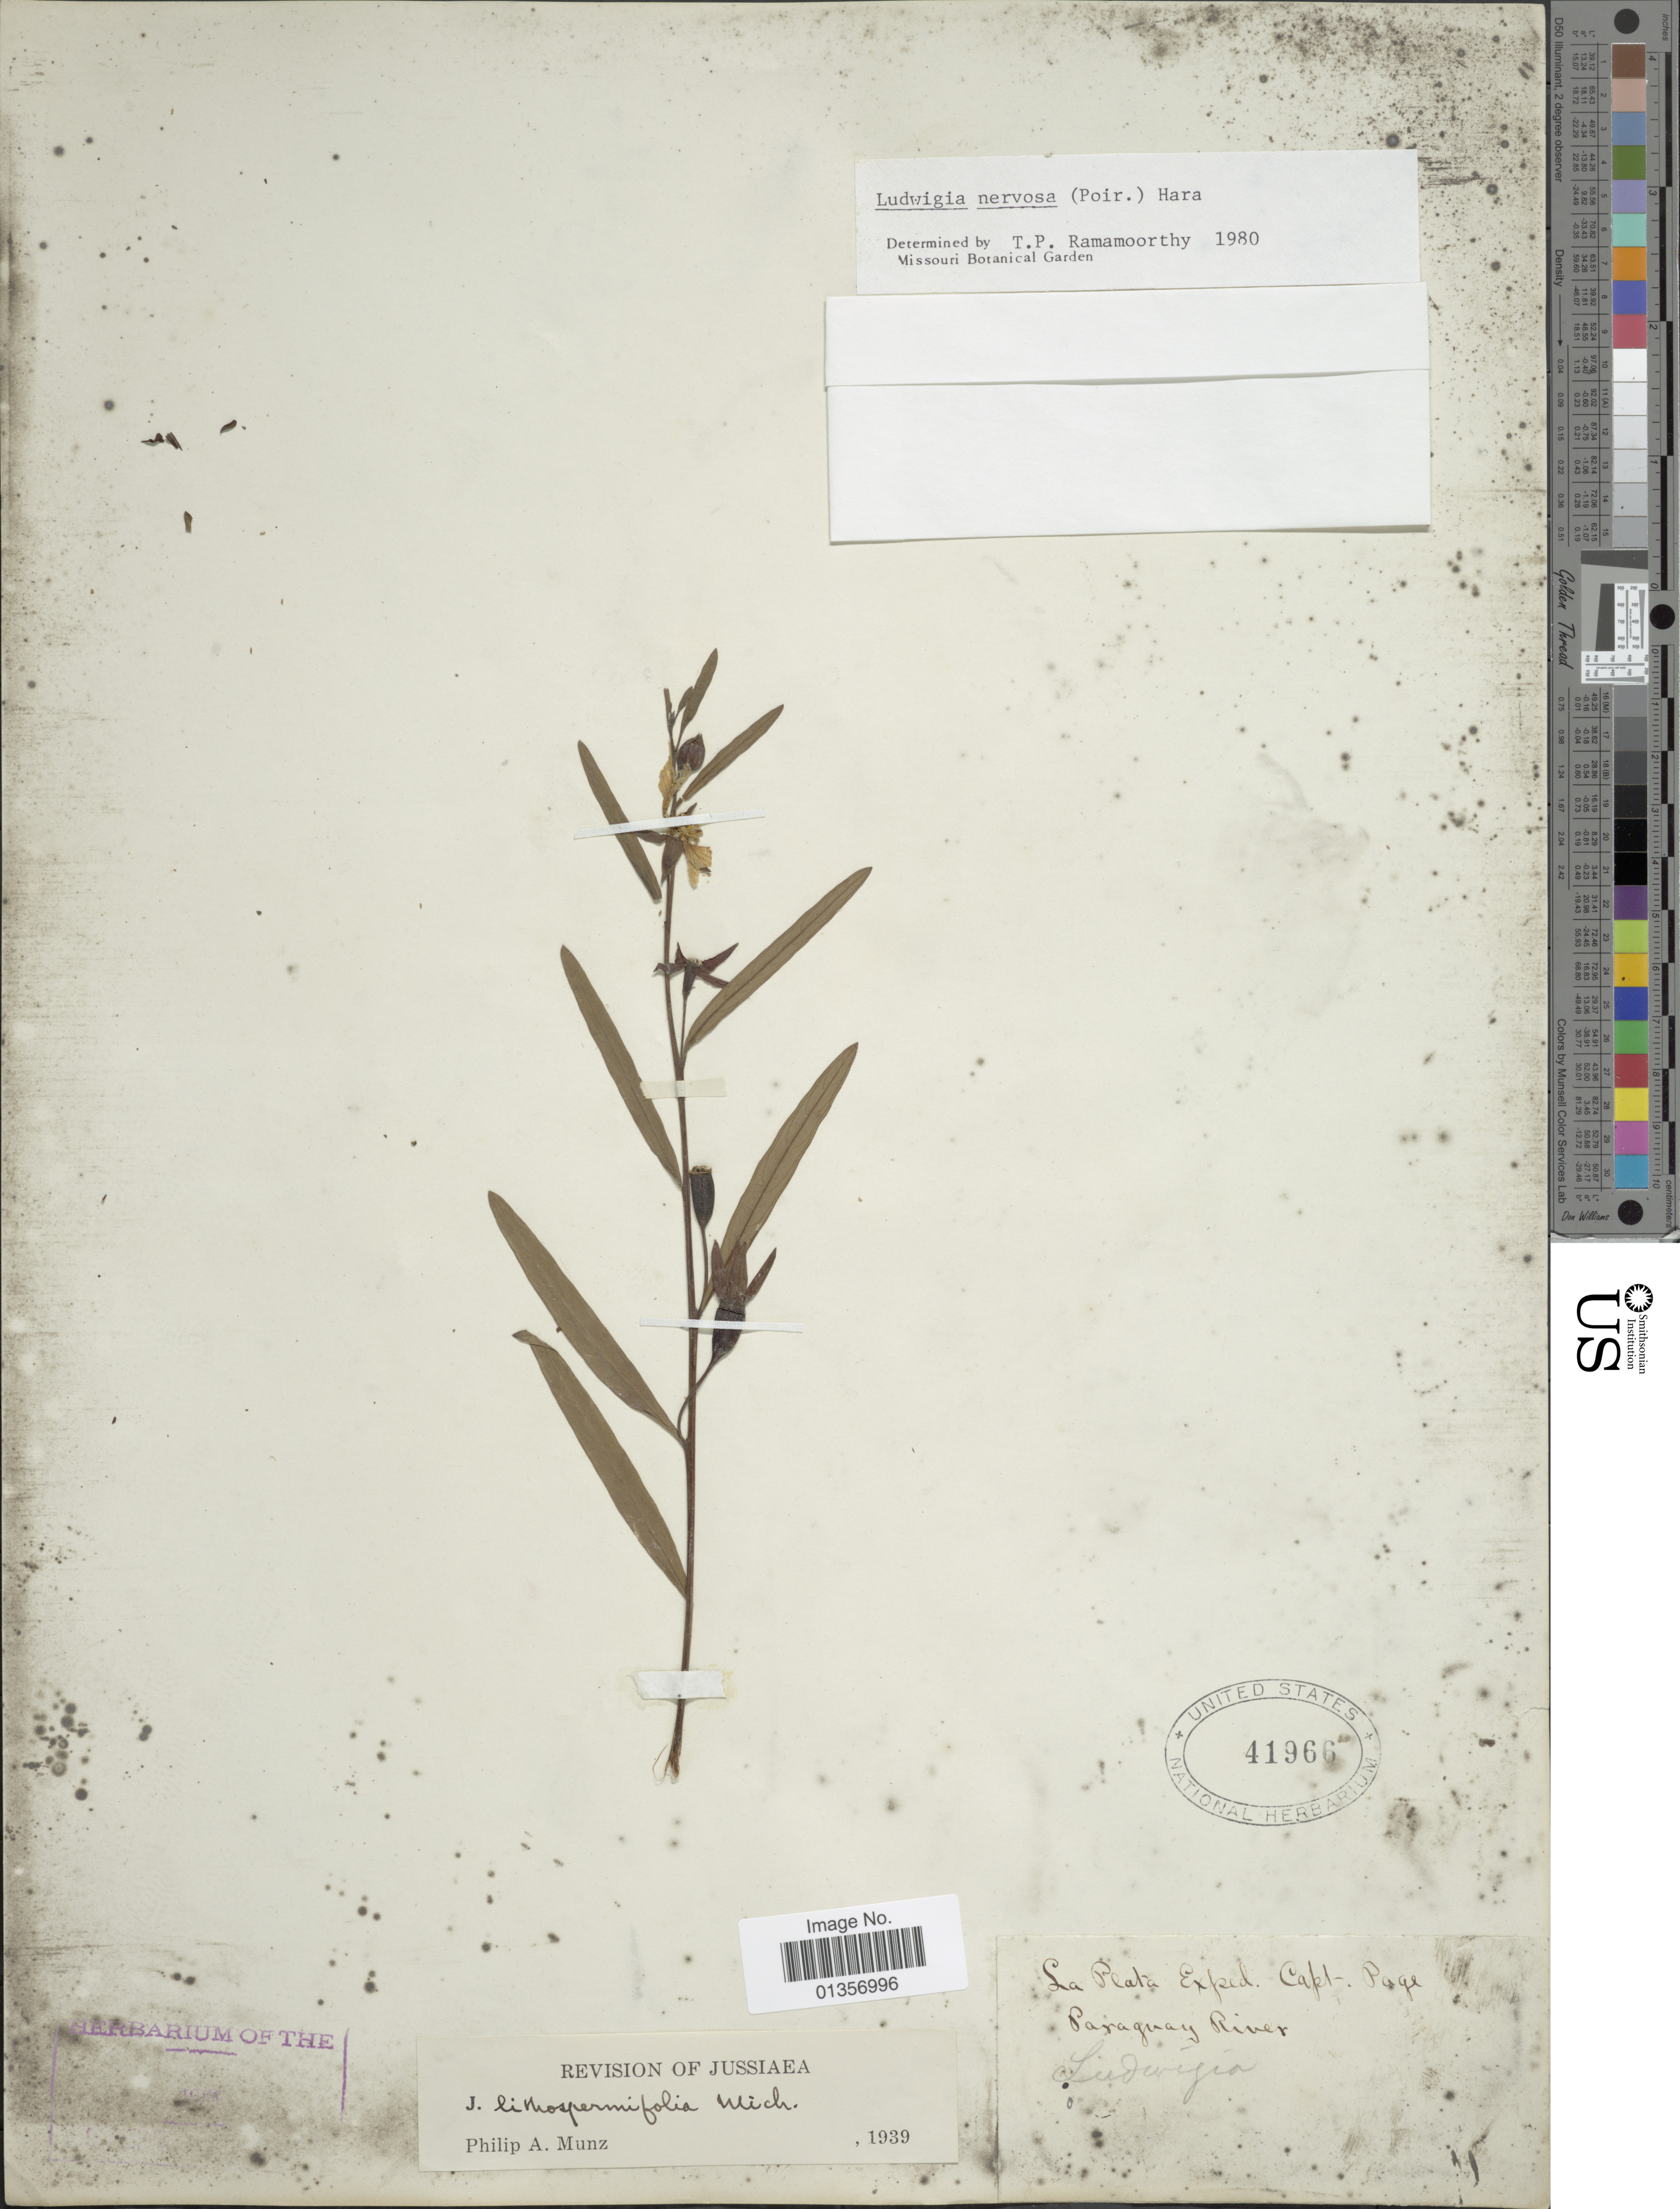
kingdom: Plantae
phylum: Tracheophyta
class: Magnoliopsida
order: Myrtales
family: Onagraceae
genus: Ludwigia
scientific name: Ludwigia nervosa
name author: (Poir.) H. Hara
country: Paraguay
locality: Paraguay River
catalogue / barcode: US 41966